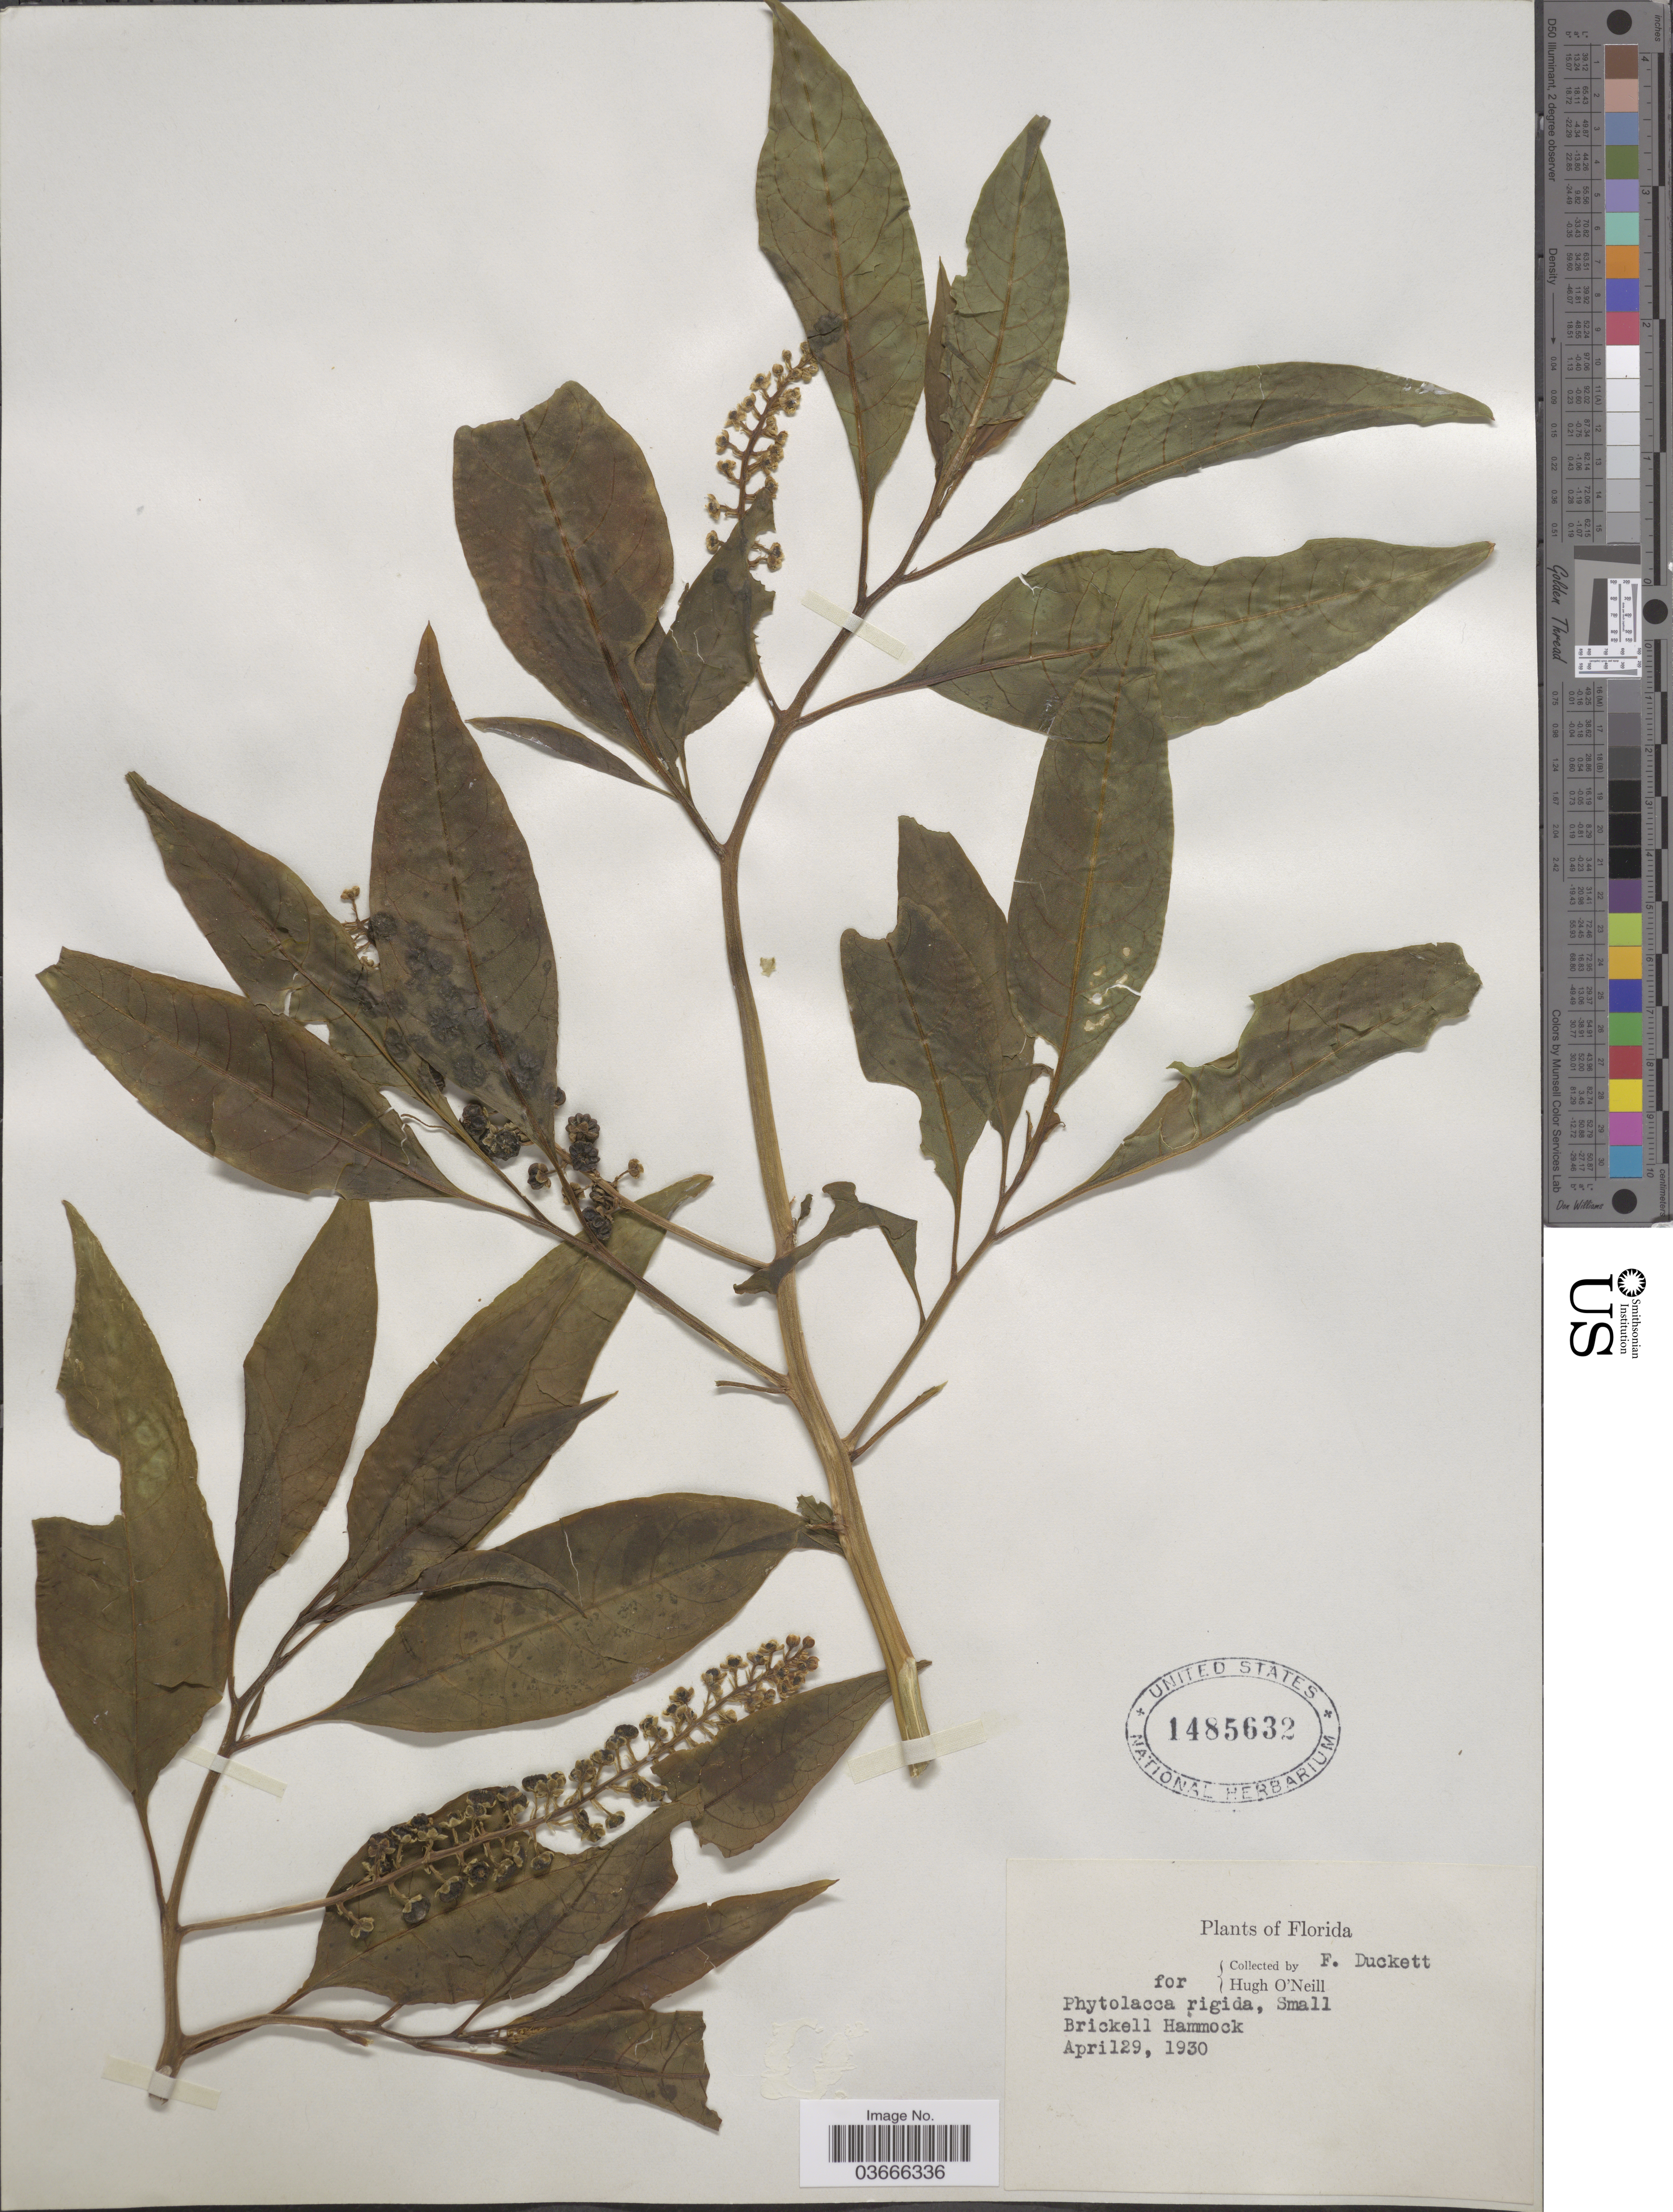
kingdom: Plantae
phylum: Tracheophyta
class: Magnoliopsida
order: Caryophyllales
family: Phytolaccaceae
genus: Phytolacca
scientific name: Phytolacca rigida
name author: Small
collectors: F. Duckett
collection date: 1930-04-29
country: United States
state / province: Florida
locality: Brickell Hammock.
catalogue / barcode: US 1485632